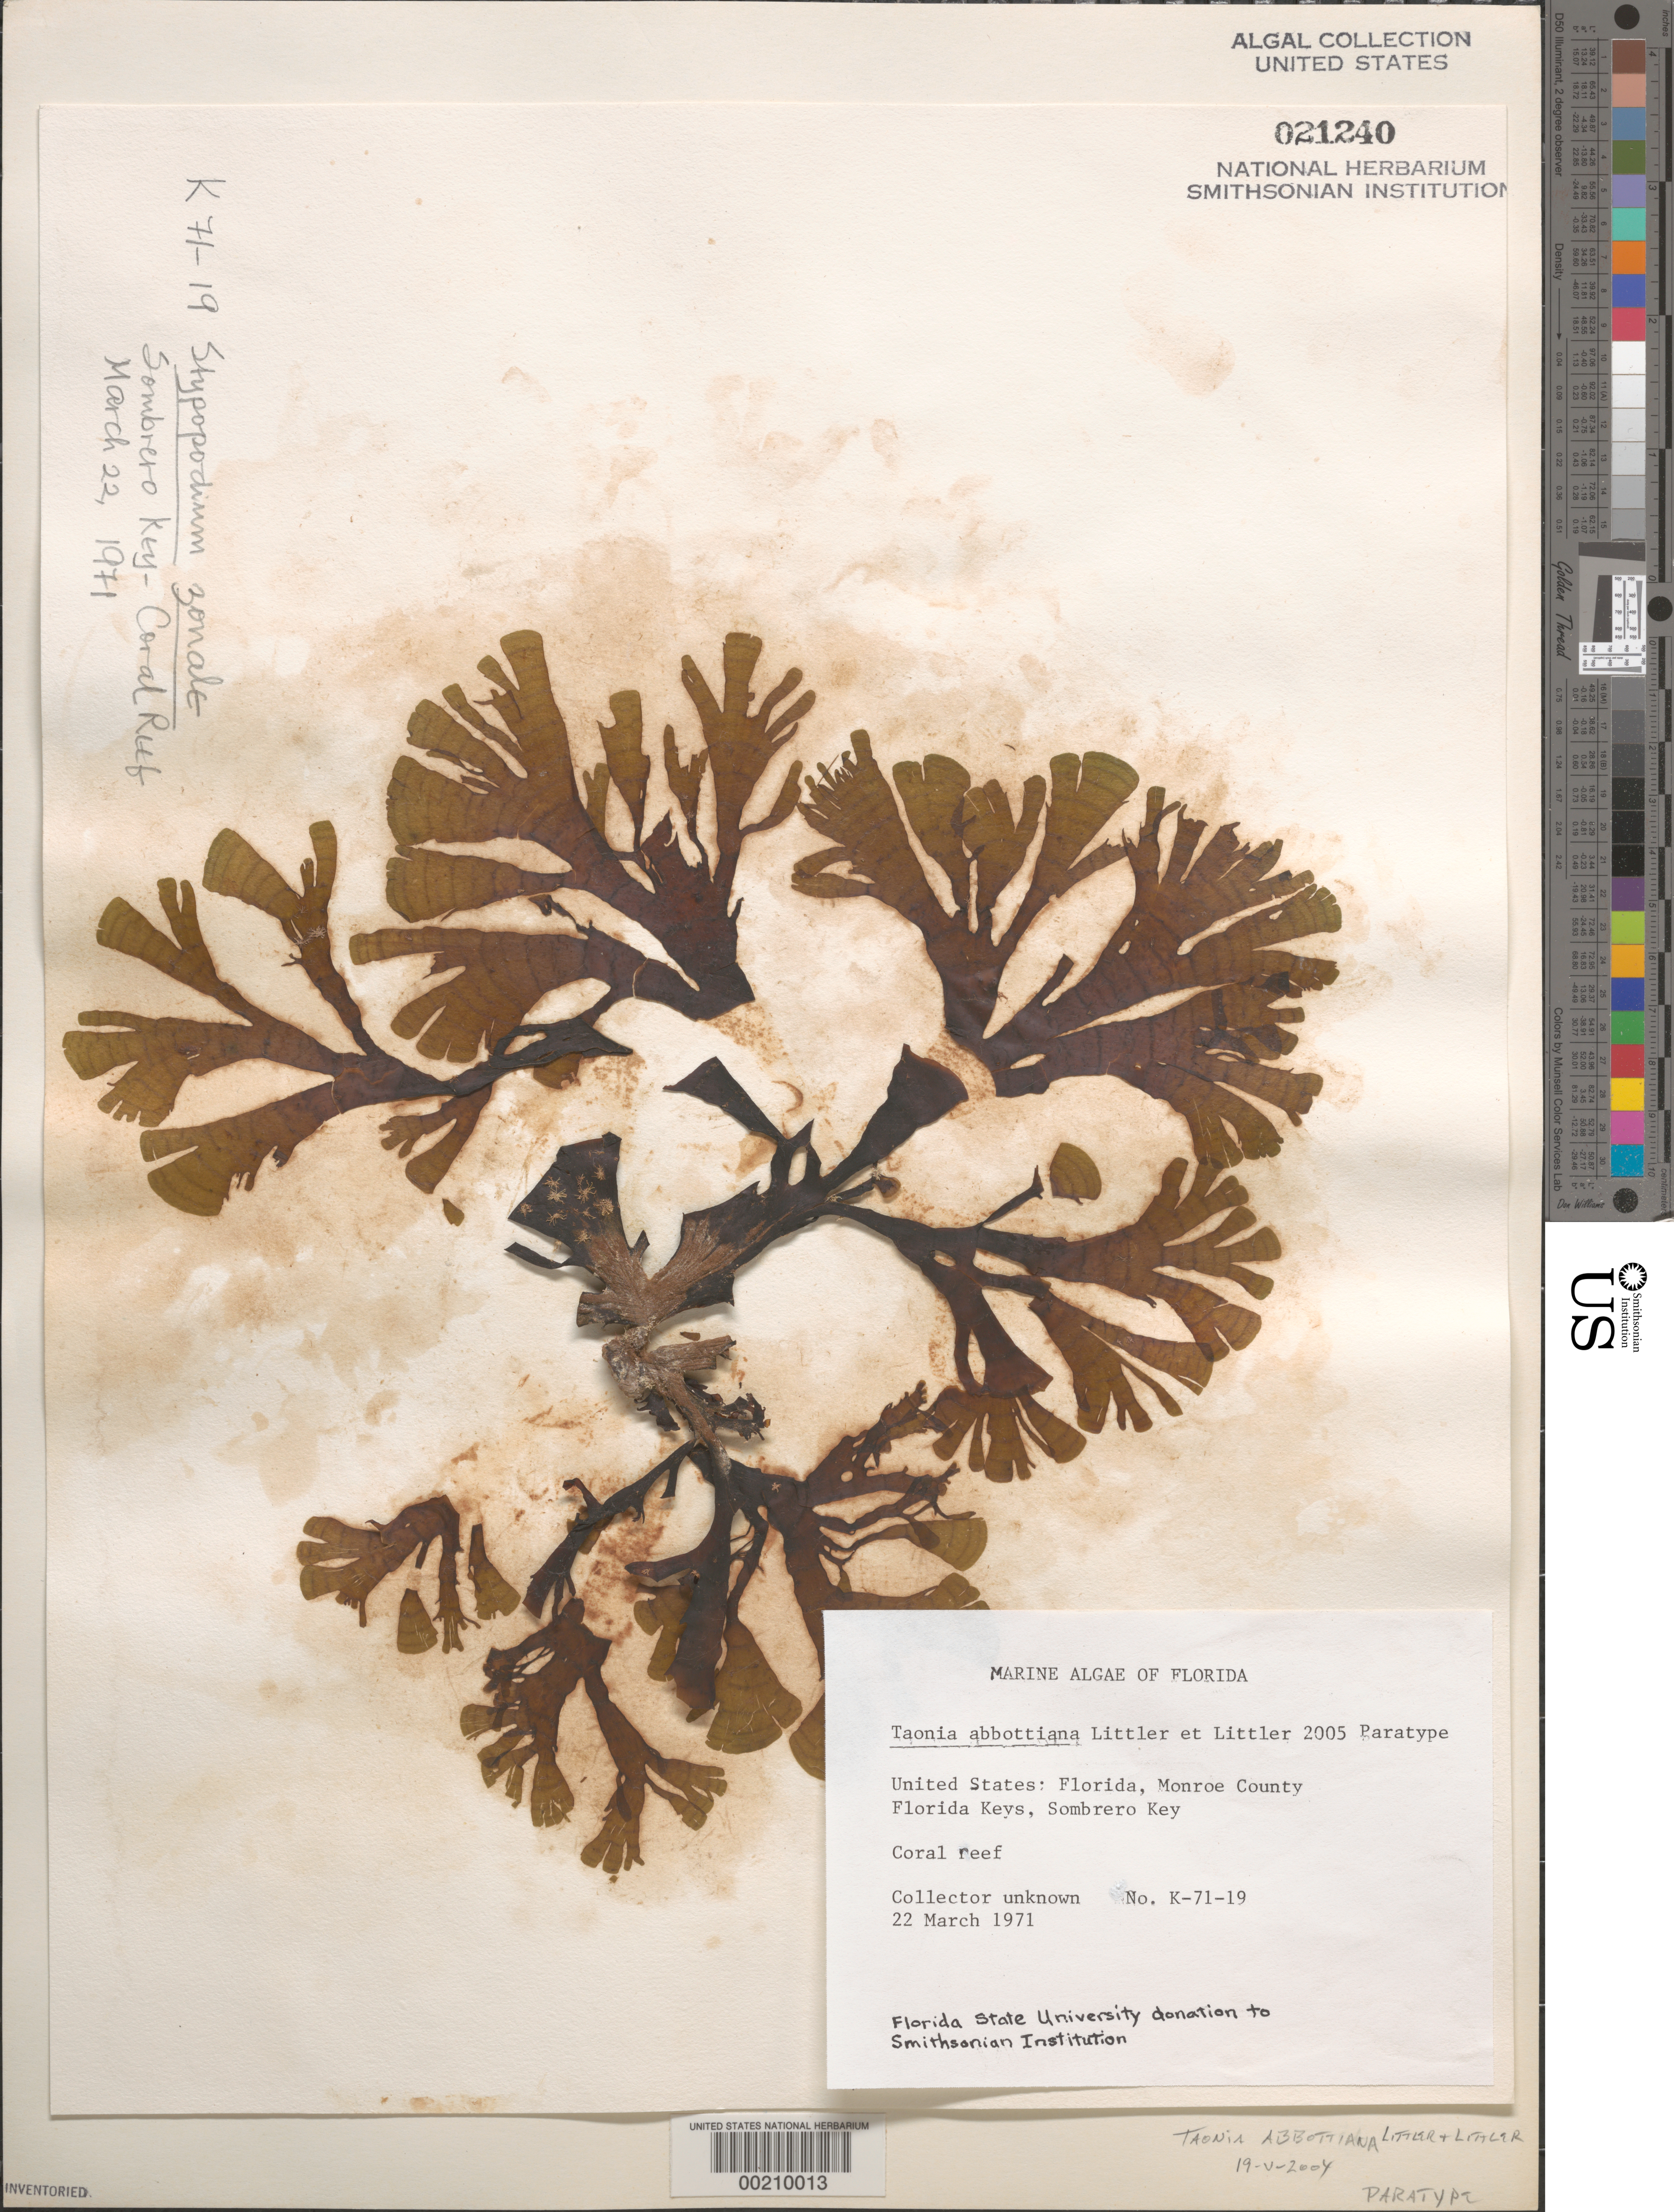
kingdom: Chromista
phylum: Ochrophyta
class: Phaeophyceae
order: Dictyotales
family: Dictyotaceae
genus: Stypopodium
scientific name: Stypopodium zonale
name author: (J.V.Lamouroux) Papenf.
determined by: Littler, D. S.; Littler, M. M.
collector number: K-71-19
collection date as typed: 22 Mar 1971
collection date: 1971-03-22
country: United States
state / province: Florida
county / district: Monroe County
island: Sombrero Key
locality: Sombrero Key Reef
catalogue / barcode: US 21240